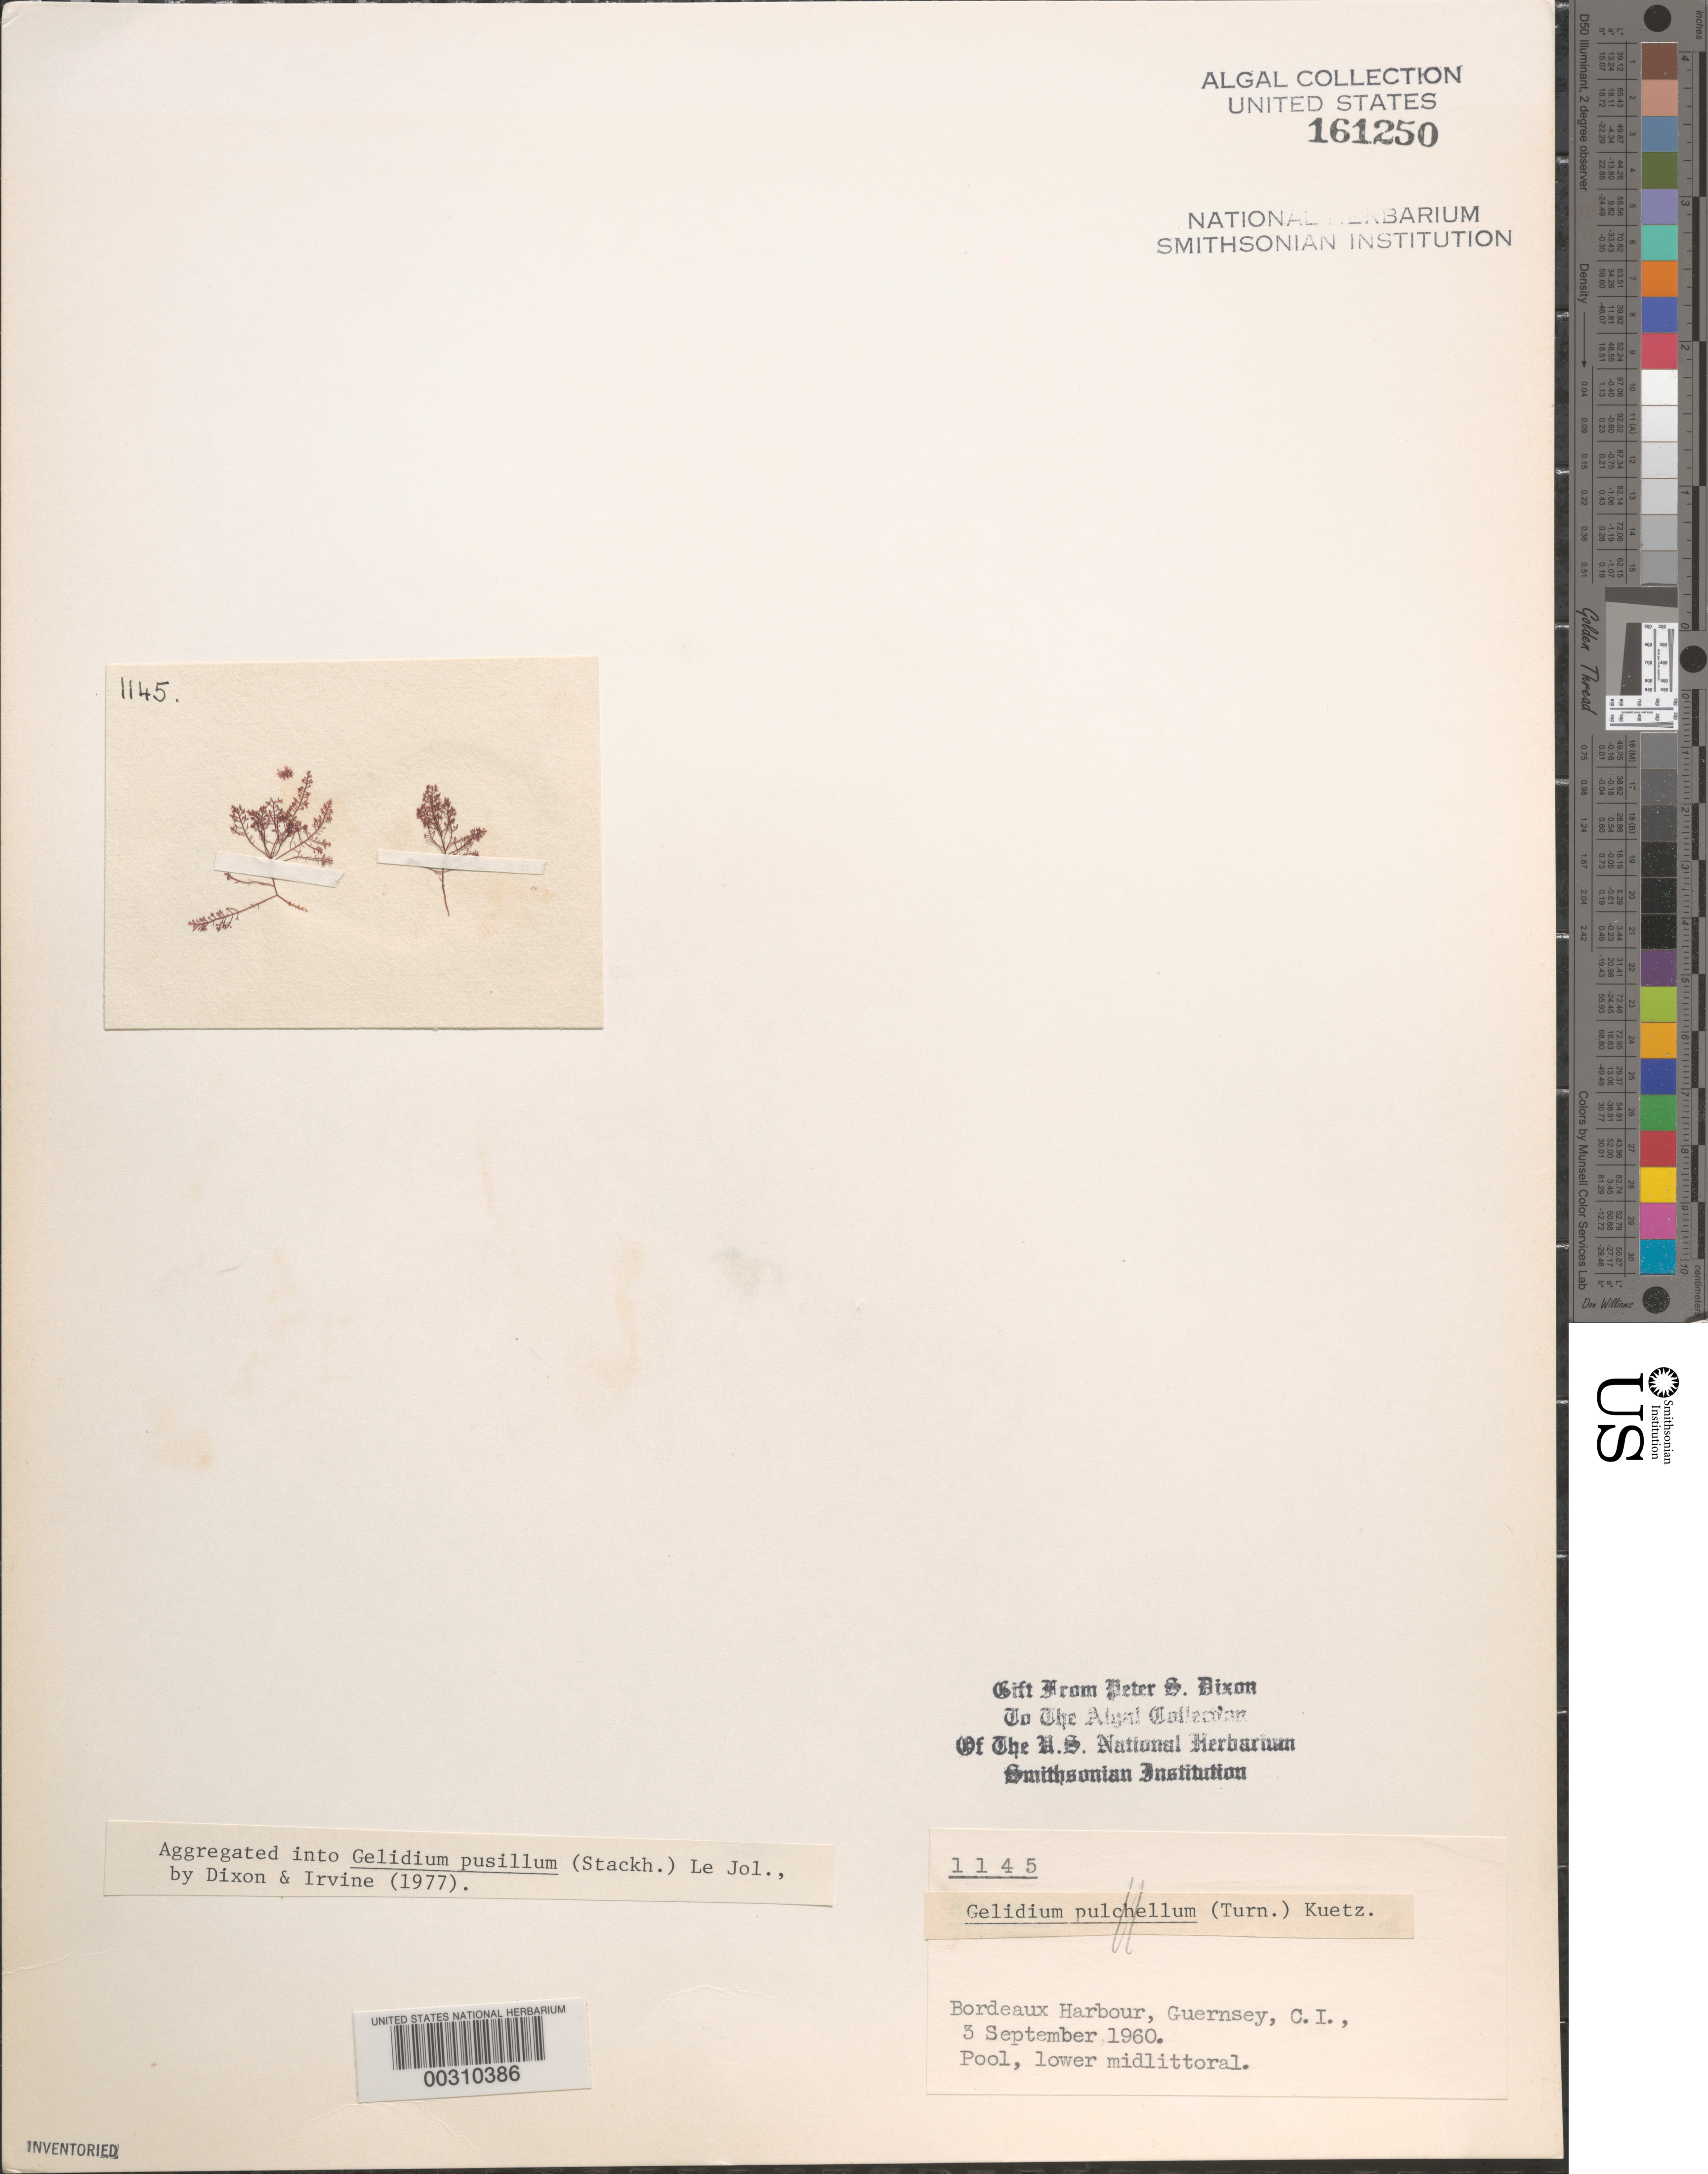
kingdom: Plantae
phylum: Rhodophyta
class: Florideophyceae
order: Gelidiales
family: Gelidiaceae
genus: Gelidium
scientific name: Gelidium pusillum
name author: (Stackh.) Le Jol.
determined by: Dixon, P. S.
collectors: P. S. Dixon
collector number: PSD 1145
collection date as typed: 03 Sep 1960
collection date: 1960-09-03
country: United Kingdom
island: Guernsey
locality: Bordeaux Harbor. Bailiwick of Guernsey.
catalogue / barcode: US 161250